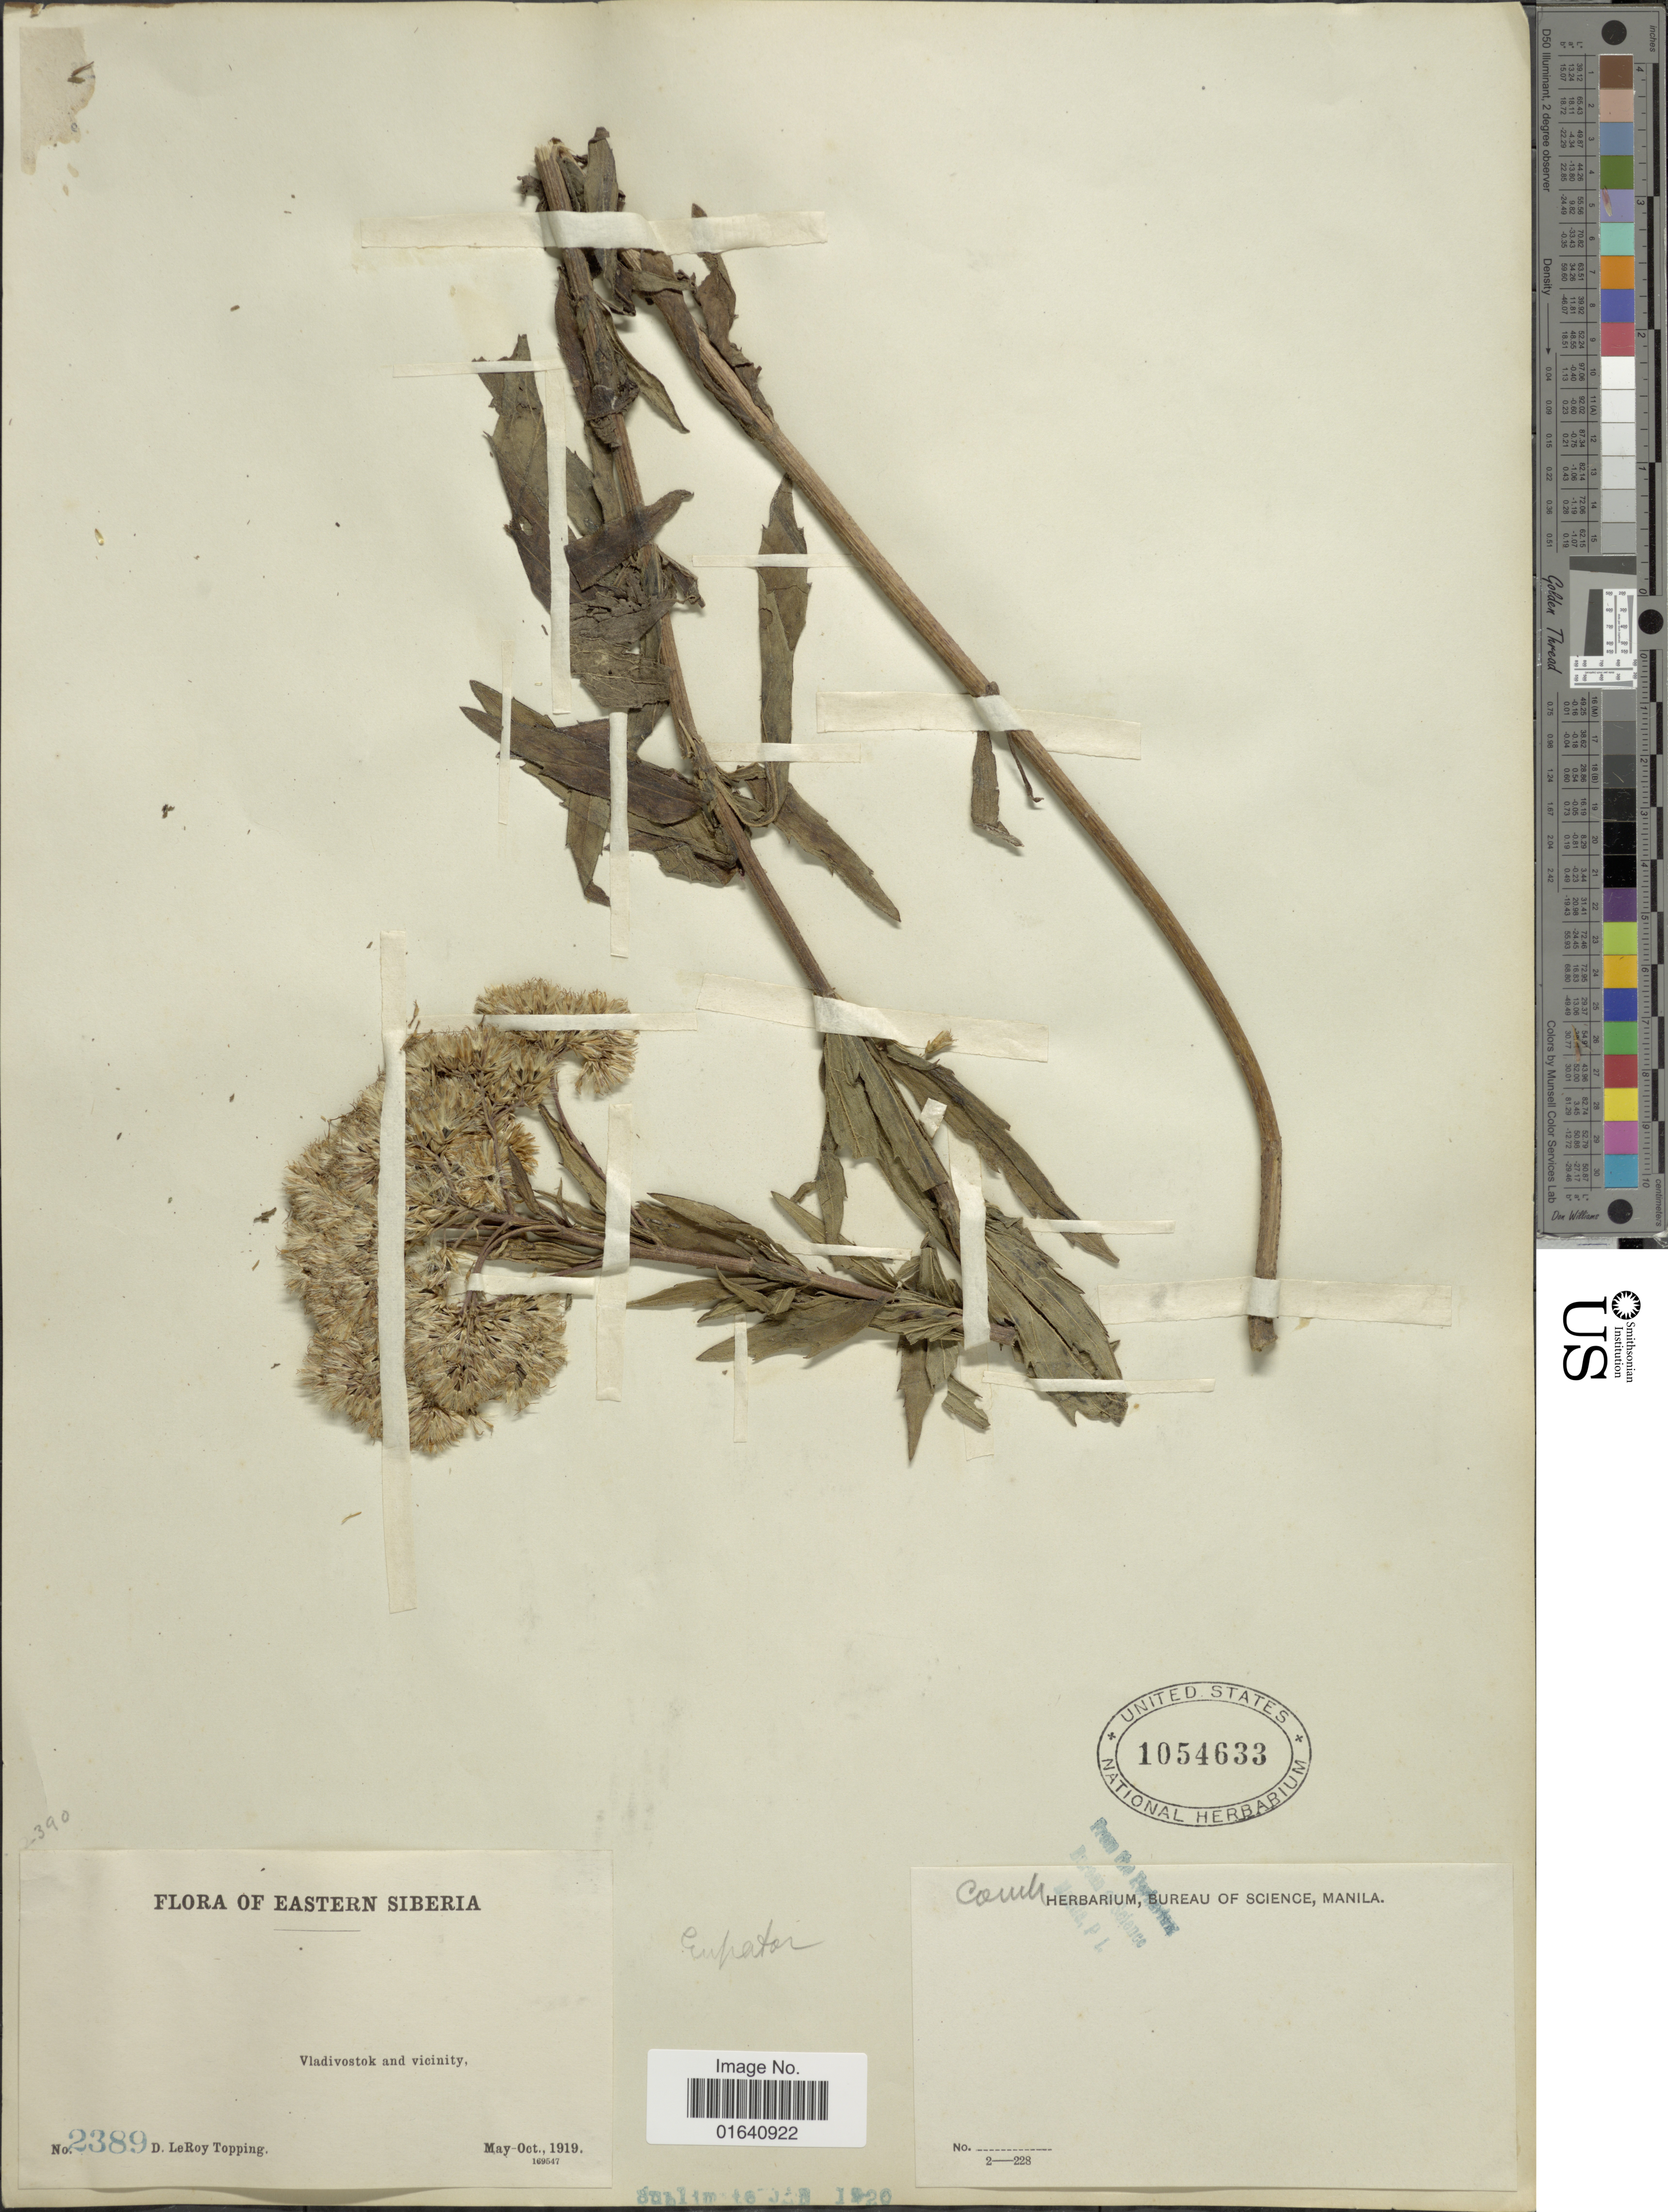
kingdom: Plantae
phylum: Tracheophyta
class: Magnoliopsida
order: Asterales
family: Asteraceae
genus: Eupatorium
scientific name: Eupatorium sp.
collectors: D. L. Topping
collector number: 2389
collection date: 1919-05/1919-10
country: Russian Federation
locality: Eastern Siberia, Vladivostok and vicinity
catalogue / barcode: US 1054633